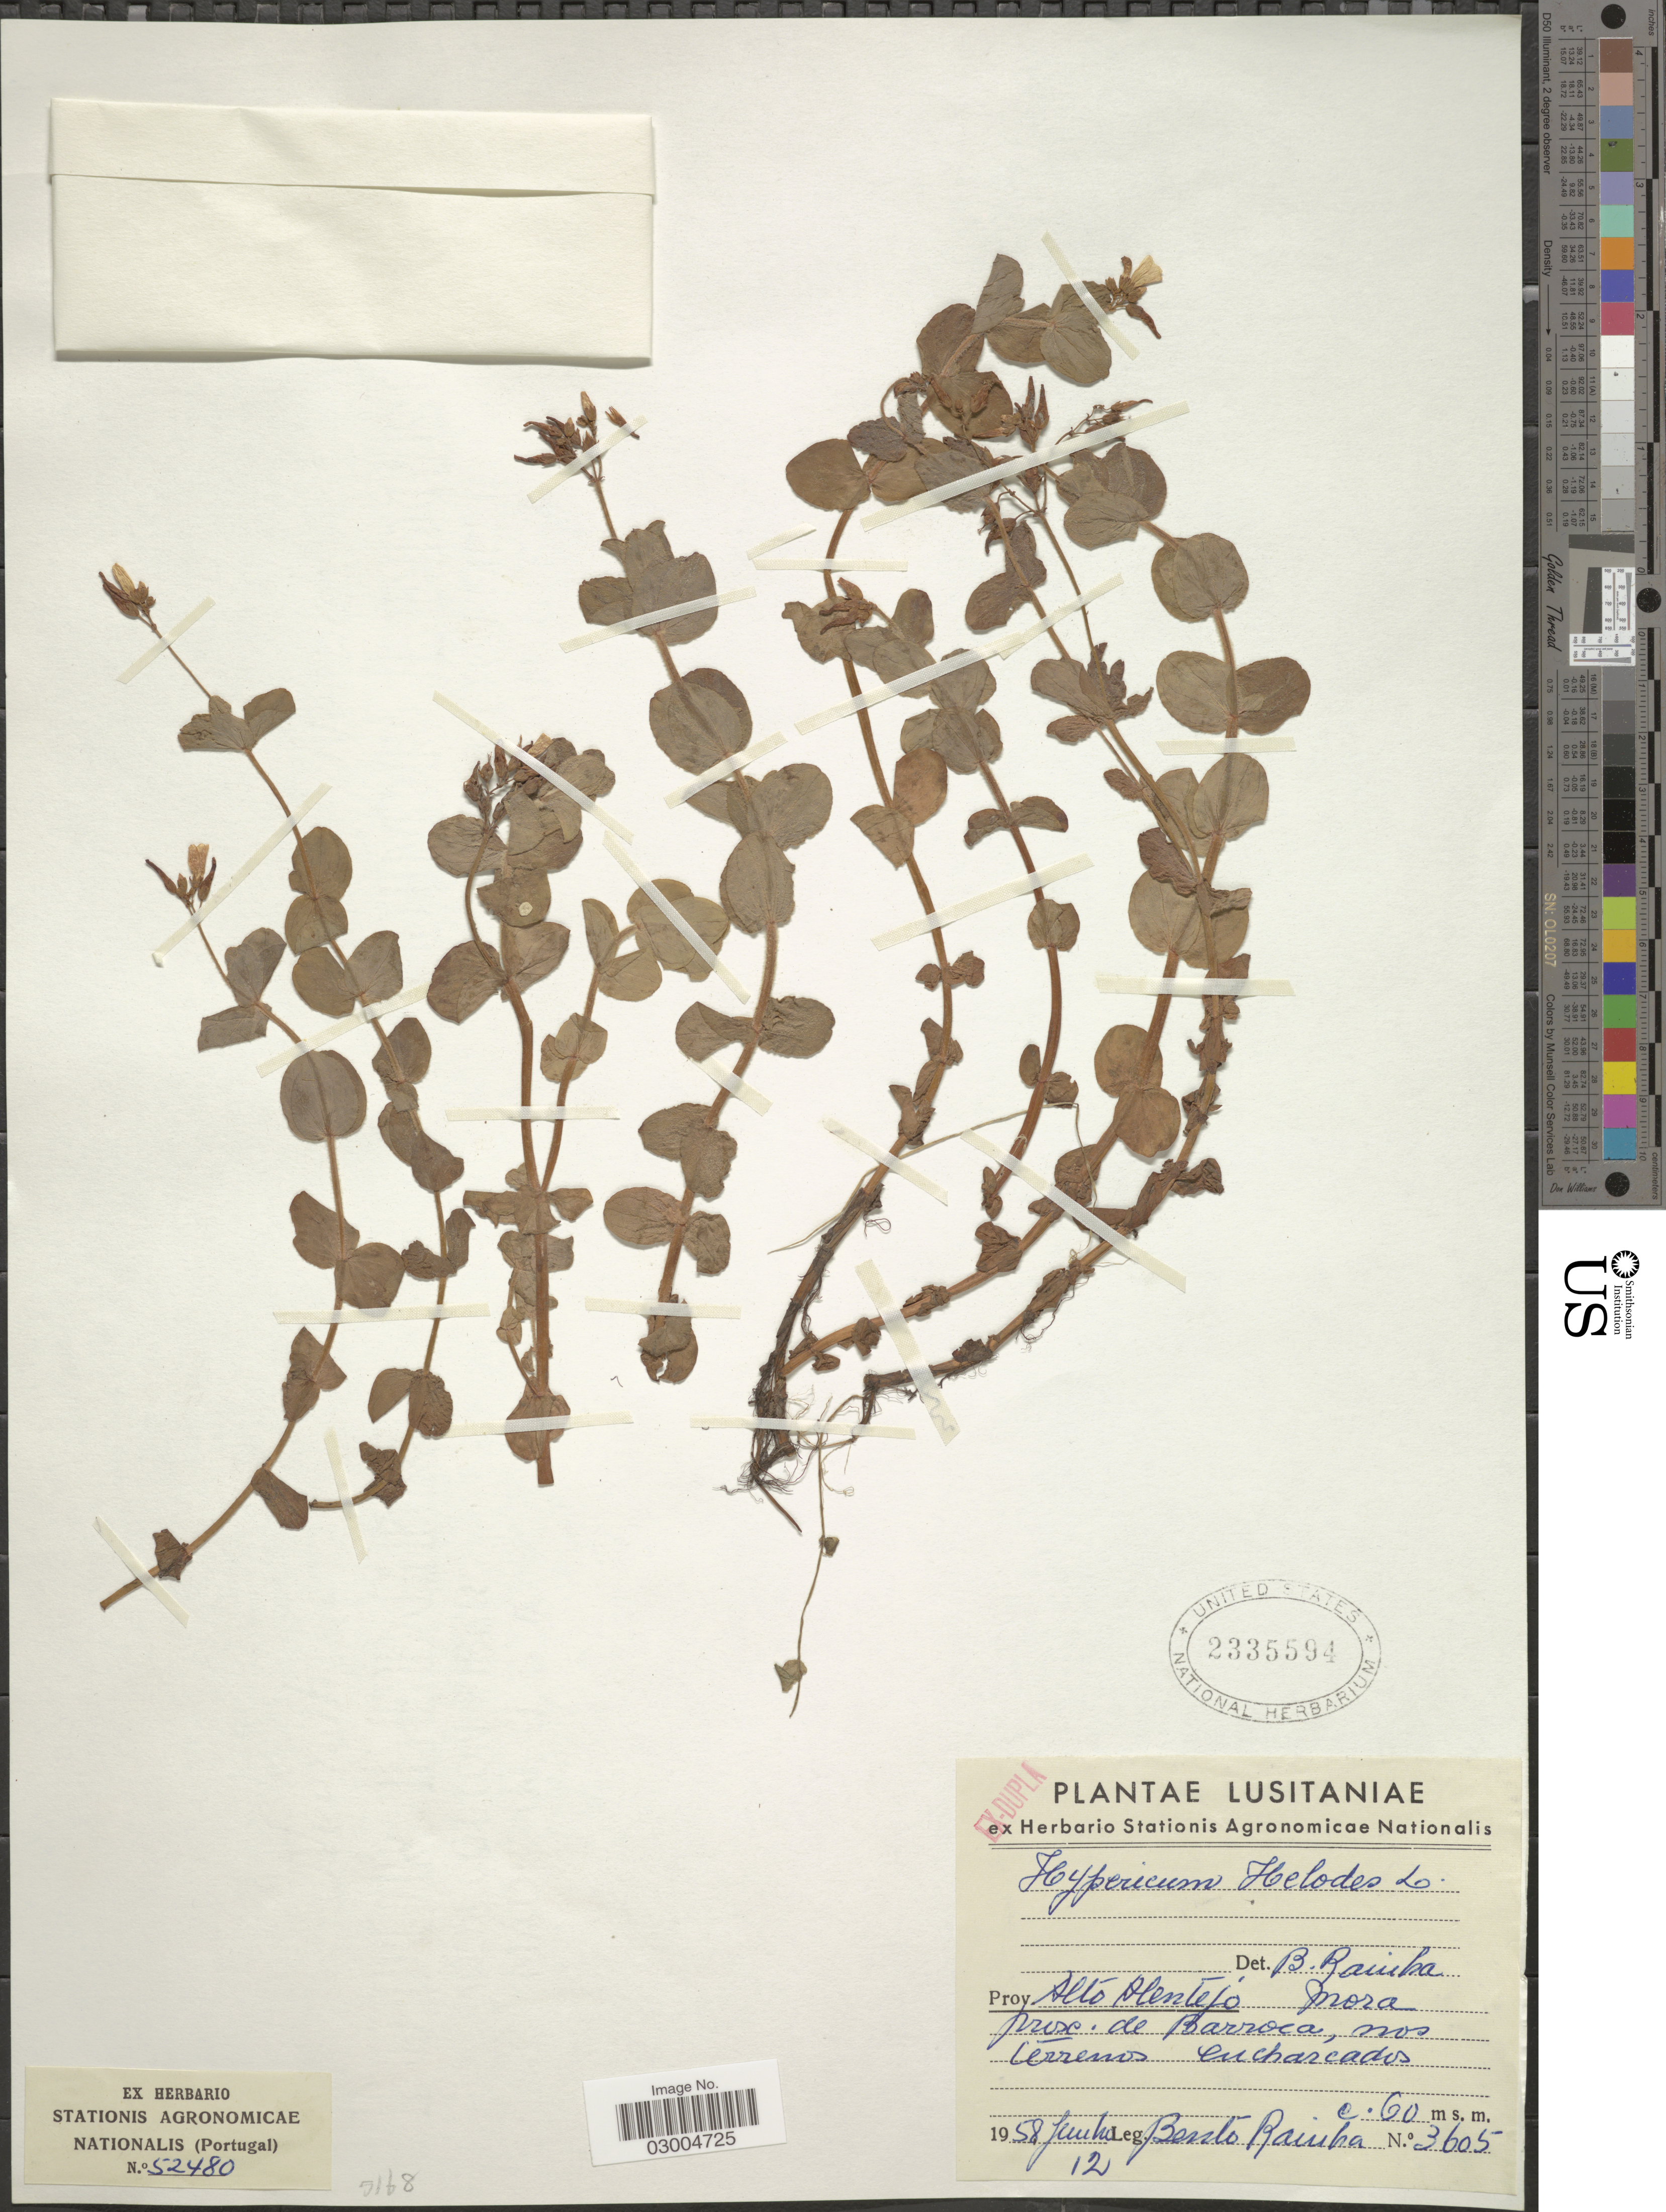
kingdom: Plantae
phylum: Tracheophyta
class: Magnoliopsida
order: Malpighiales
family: Hypericaceae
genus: Hypericum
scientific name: Hypericum helodes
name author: St.-Lag.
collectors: B. Rainha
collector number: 3605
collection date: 1958-06-12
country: Portugal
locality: Lusitaniae. Prov. Alto Alentejo prox. de Barroca.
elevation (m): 60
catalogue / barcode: US 2335594